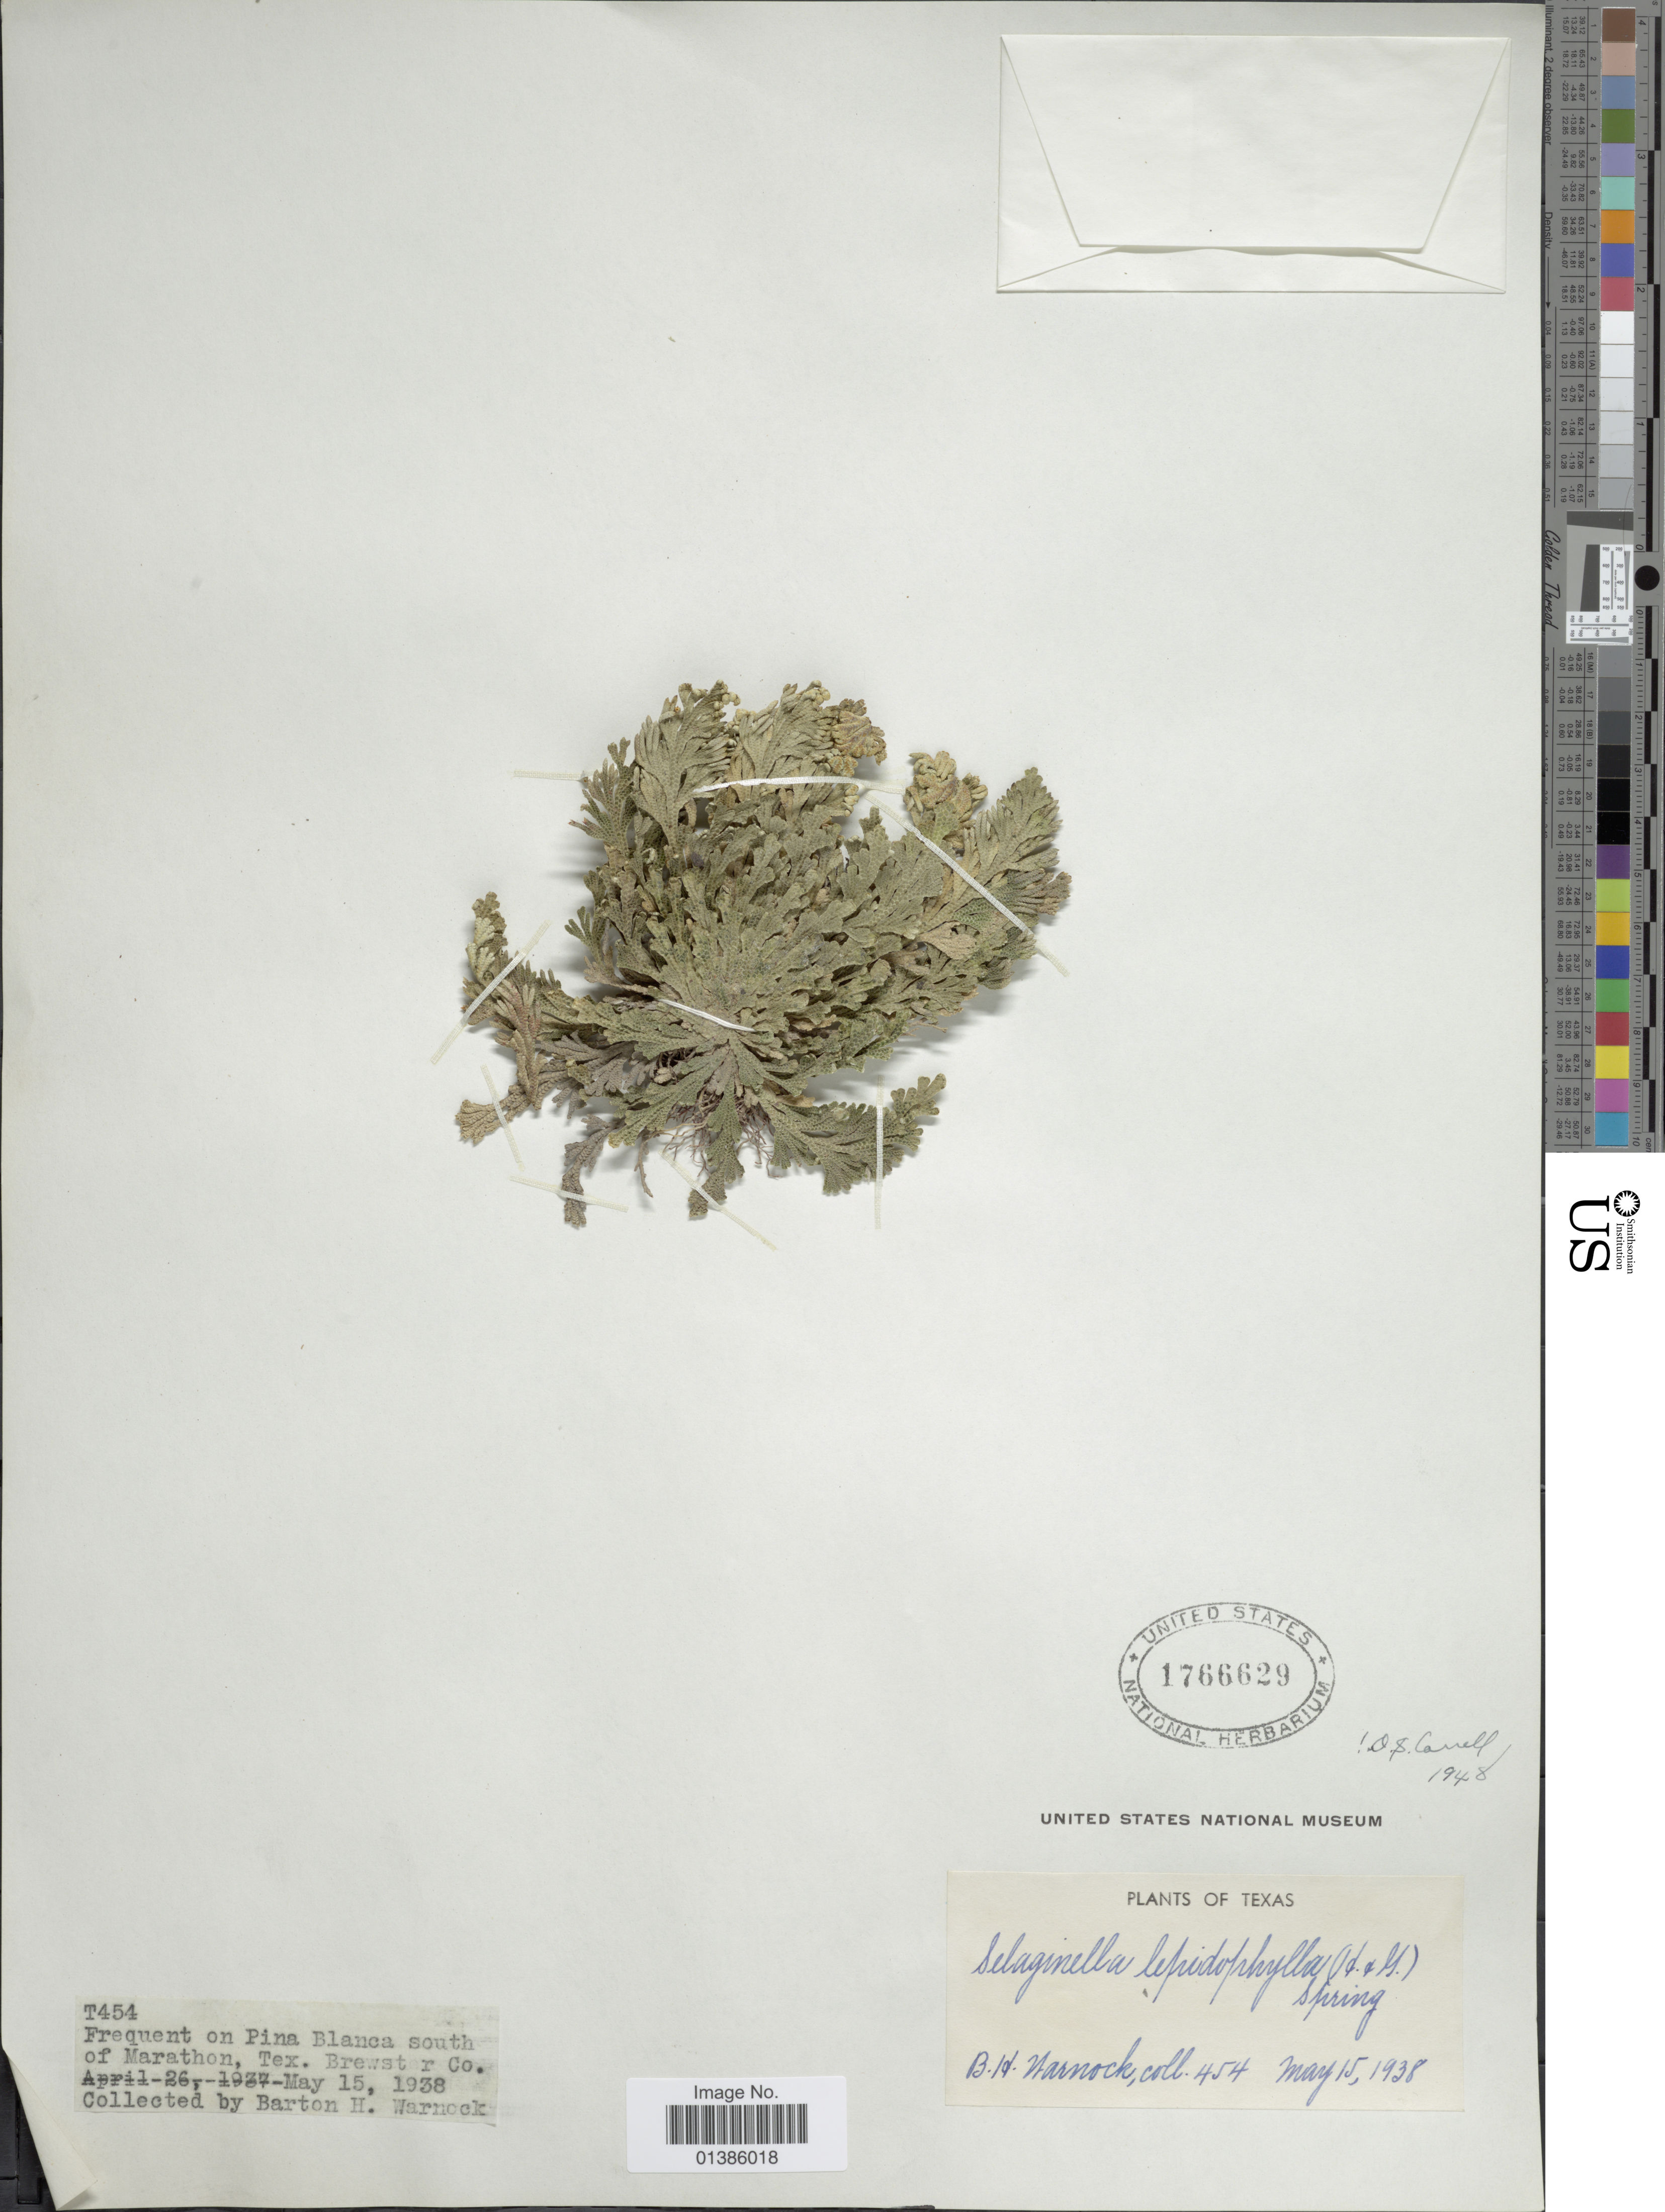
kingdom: Plantae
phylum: Tracheophyta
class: Lycopodiopsida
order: Selaginellales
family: Selaginellaceae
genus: Selaginella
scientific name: Selaginella lepidophylla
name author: (Hook. & Grev.) Spring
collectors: B. H. Warnock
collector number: T454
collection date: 1938-05-15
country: United States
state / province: Texas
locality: Frequent on Pina Blanca south of Marathon, Brewster Co.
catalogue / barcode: US 1766629